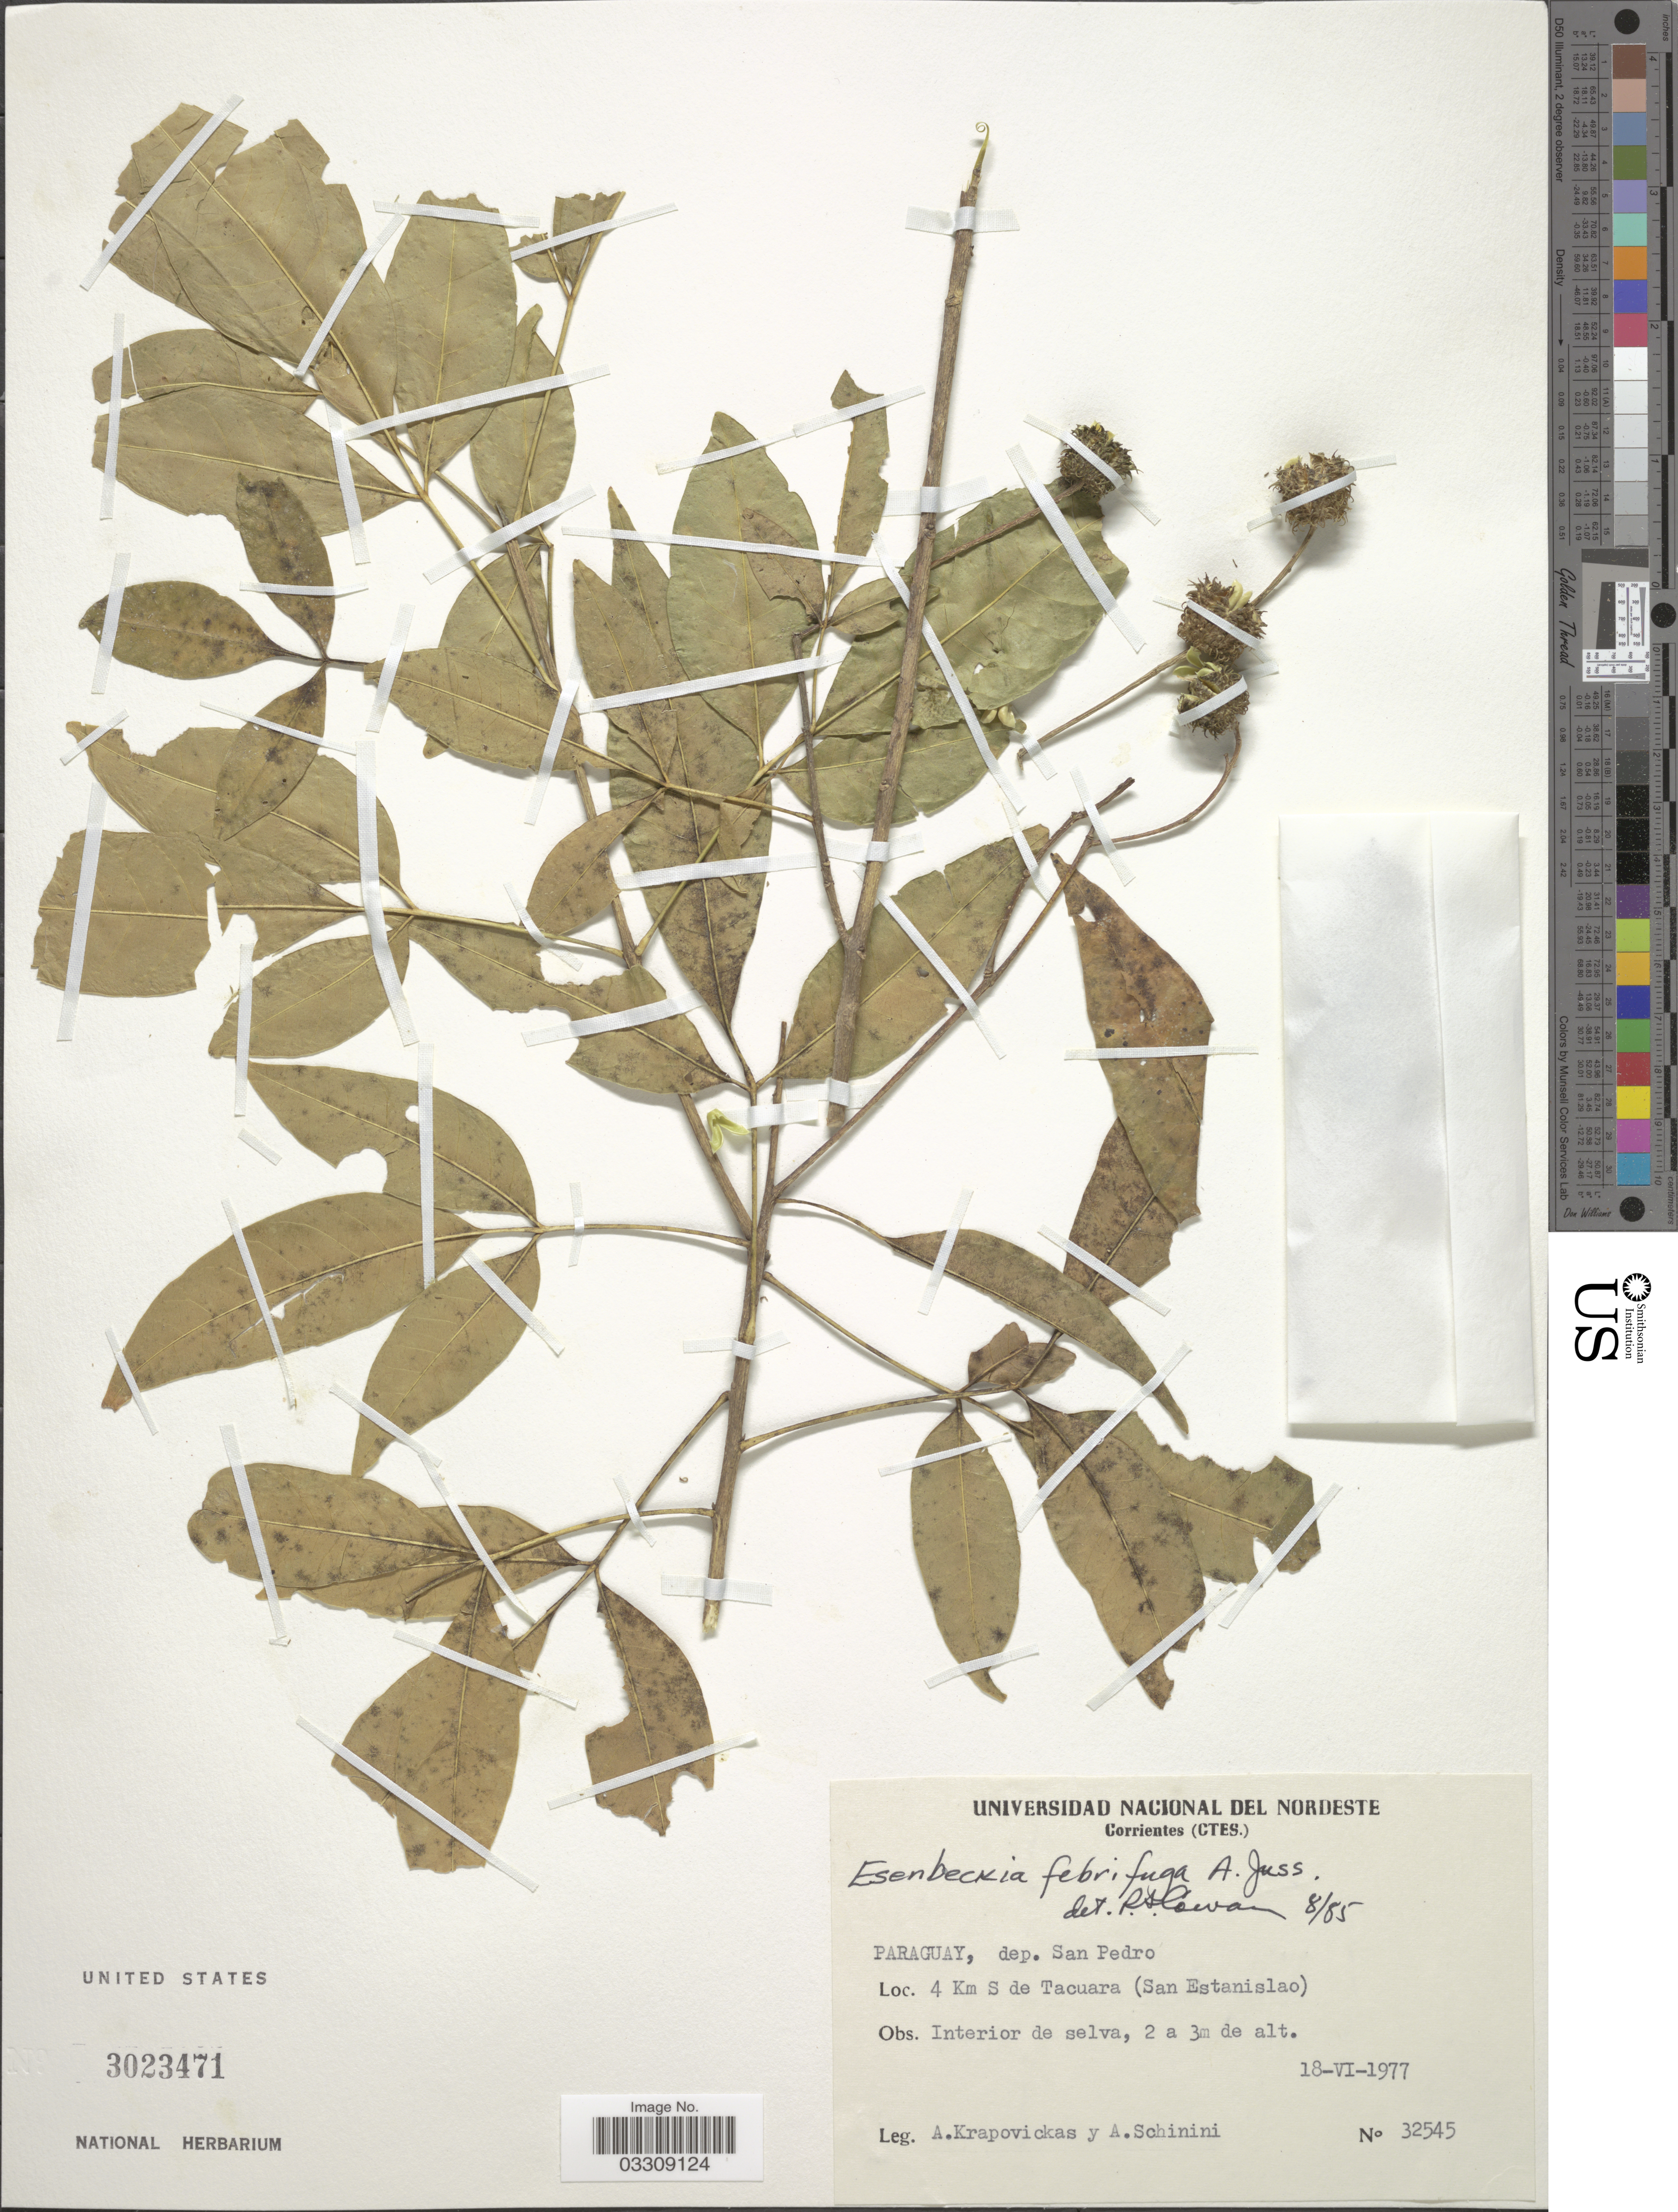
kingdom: Plantae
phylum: Tracheophyta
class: Magnoliopsida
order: Sapindales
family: Rutaceae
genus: Esenbeckia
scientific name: Esenbeckia febrifuga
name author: (A. St.-Hil.) A. Juss. ex Mart.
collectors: A. Krapovickas & A. Schinini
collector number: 32545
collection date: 1977-06-18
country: Paraguay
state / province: San Pedro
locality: Dep. San Pedro. 4 Km S de Tacuara (San Estanislao).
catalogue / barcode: US 3023471